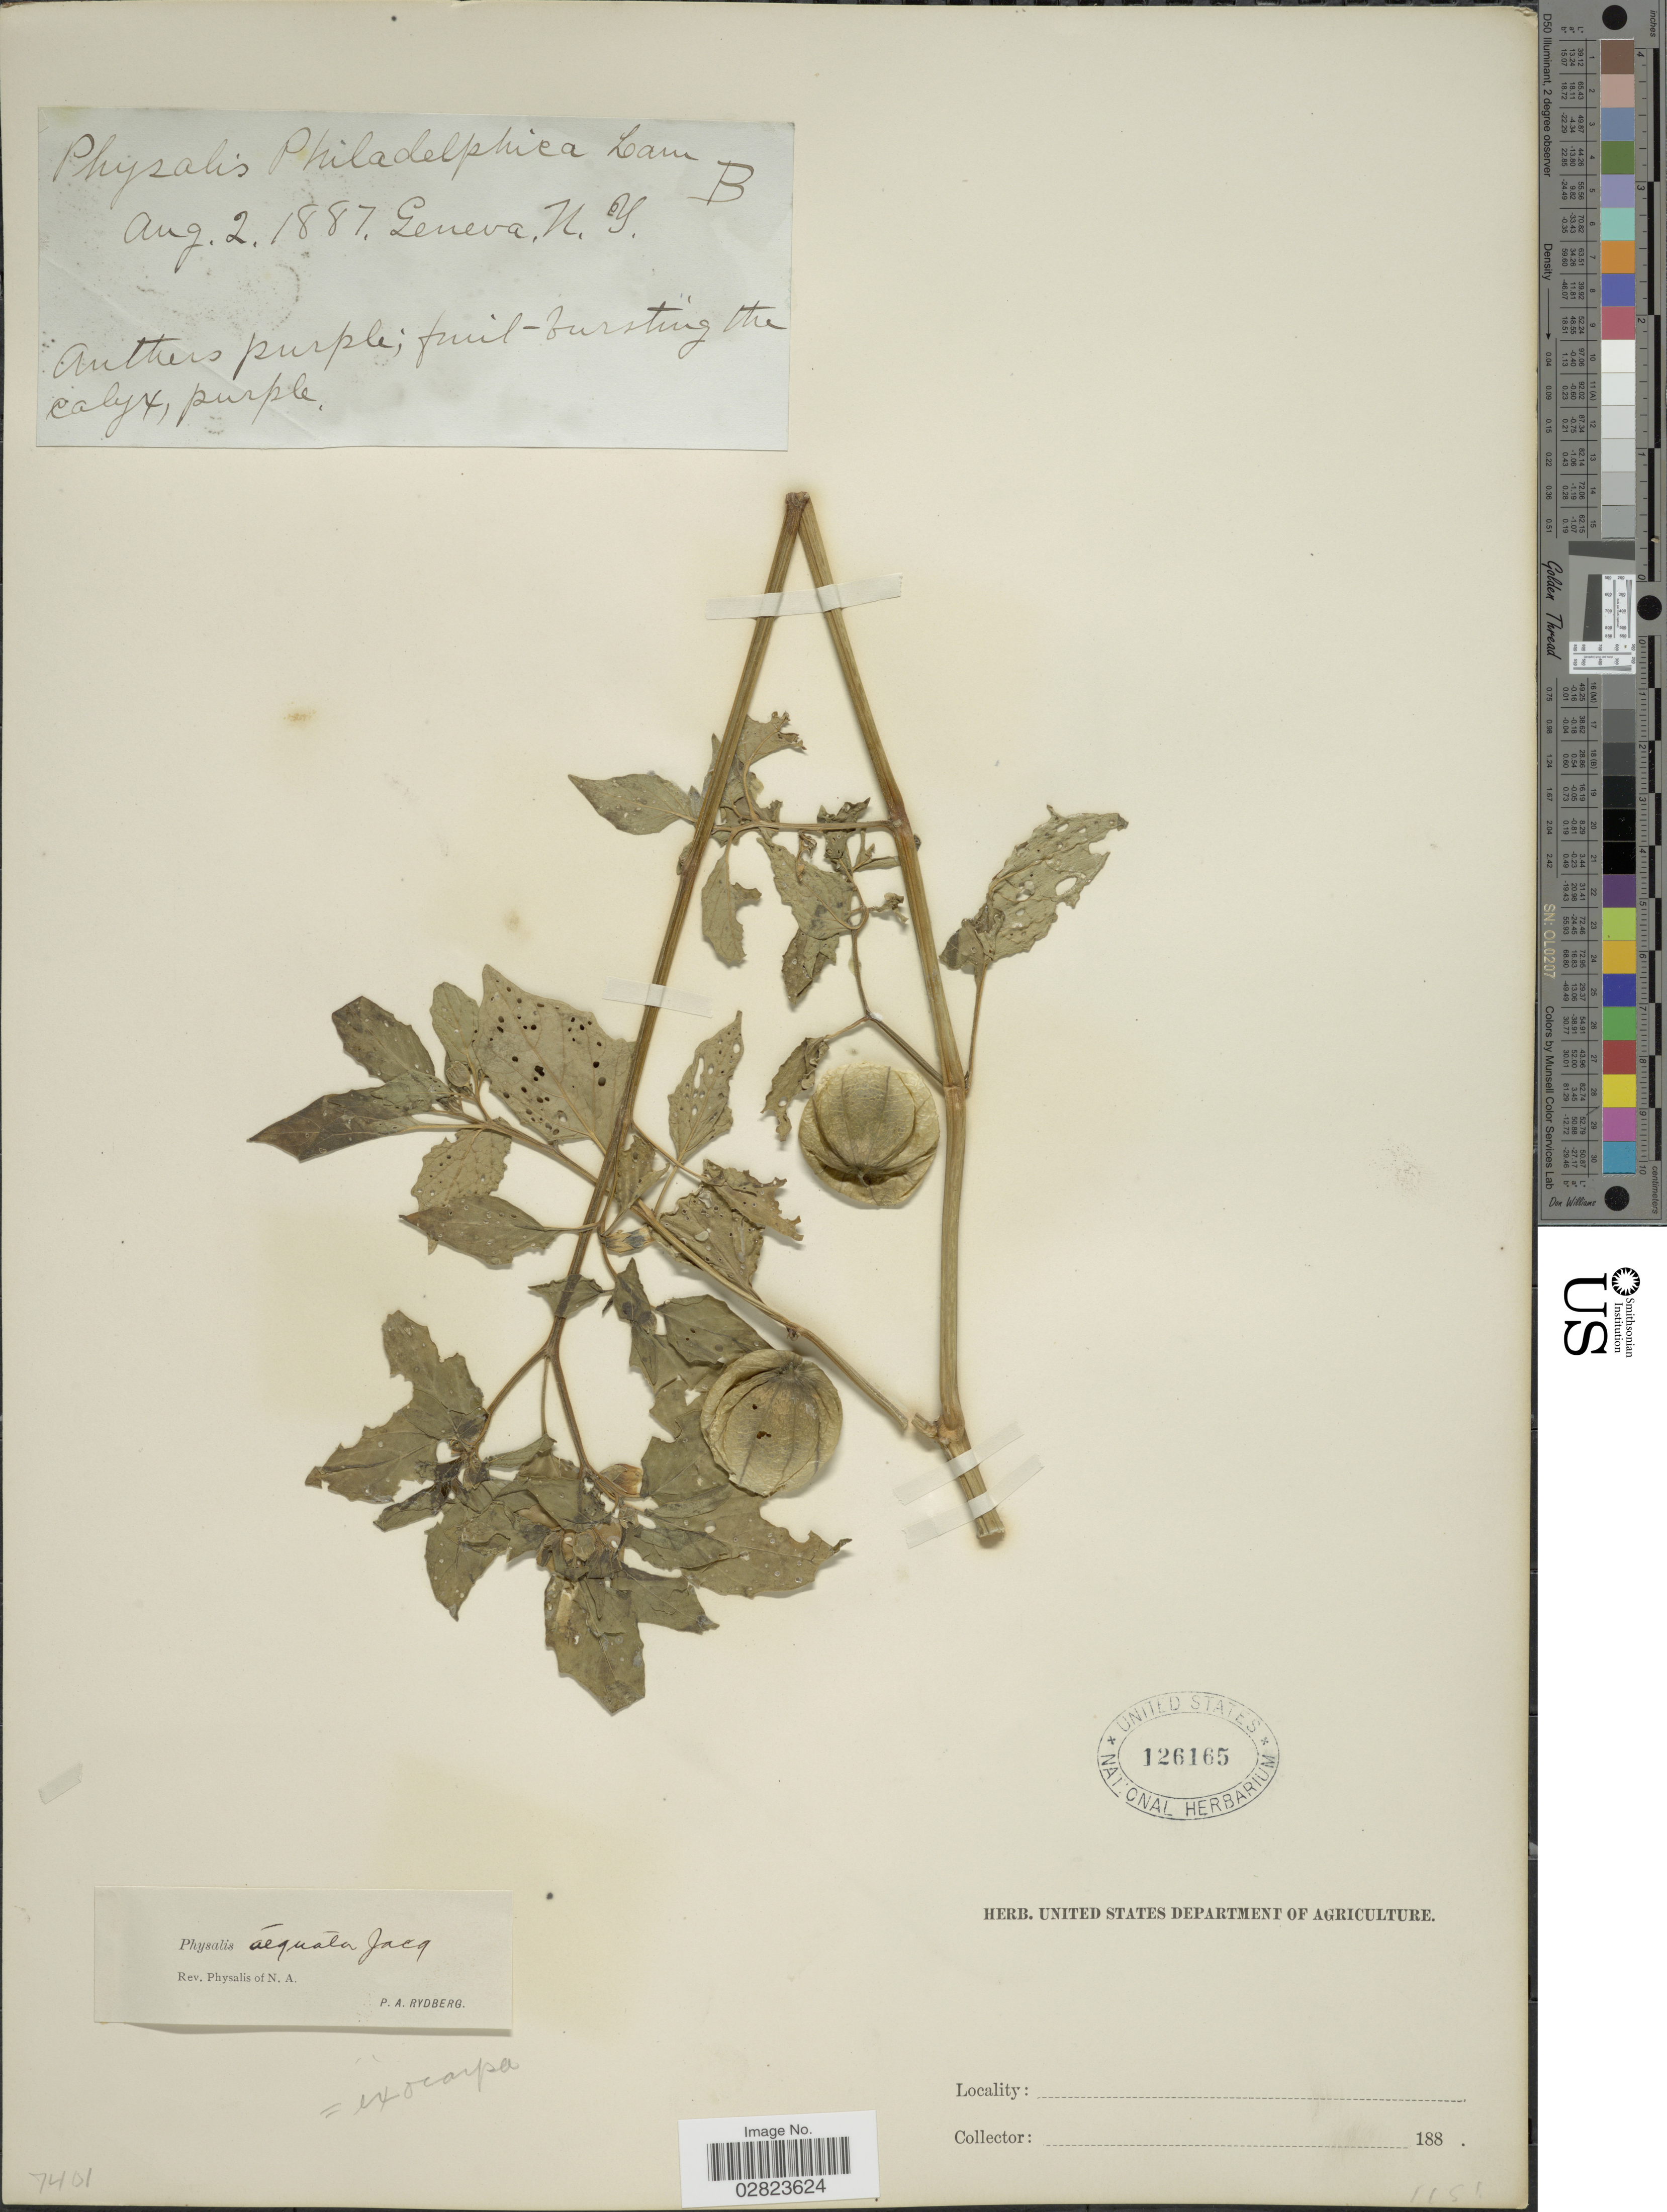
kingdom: Plantae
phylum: Tracheophyta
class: Magnoliopsida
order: Solanales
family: Solanaceae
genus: Physalis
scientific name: Physalis ixocarpa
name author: Brot. ex Hornem.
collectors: ex herb. U. S. Department of Agriculture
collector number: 1154*?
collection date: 1887-08-02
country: United States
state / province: New York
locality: Geneva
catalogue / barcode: US 126165